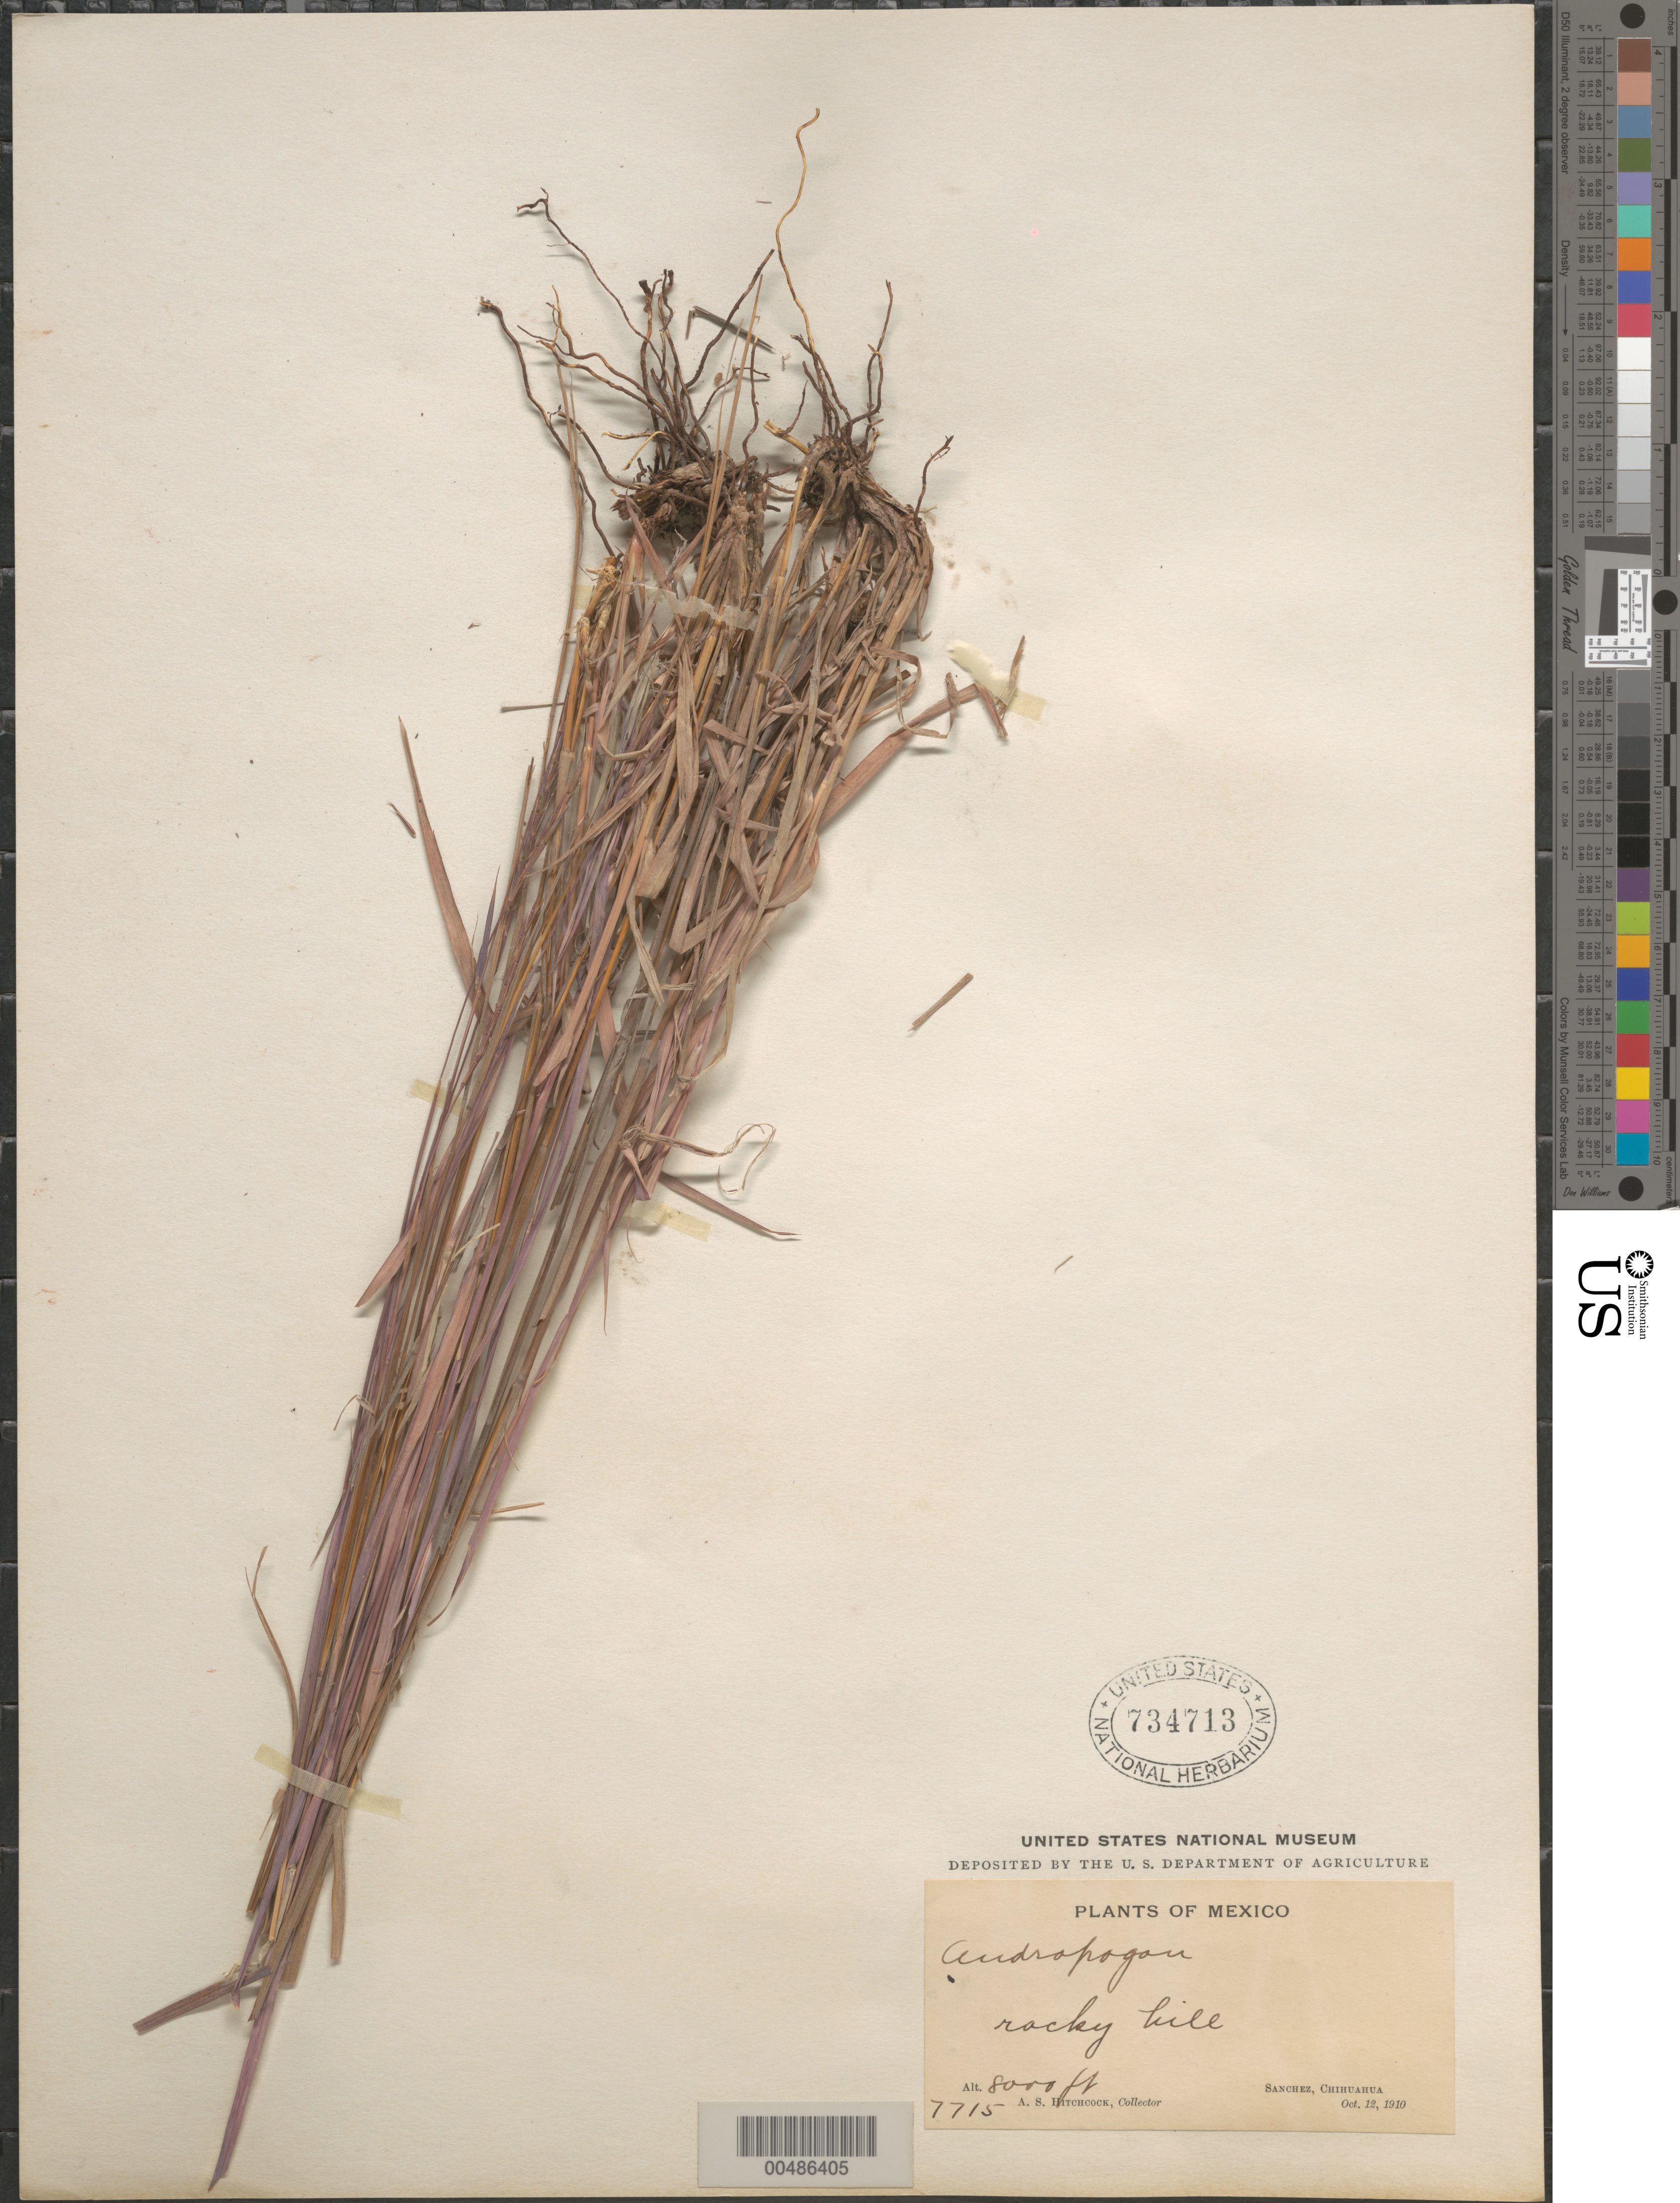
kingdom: Plantae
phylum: Tracheophyta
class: Liliopsida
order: Poales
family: Poaceae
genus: Schizachyrium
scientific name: Schizachyrium sp.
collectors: A. S. Hitchcock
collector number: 7715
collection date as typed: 12 Oct 1910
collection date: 1910-10-12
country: Mexico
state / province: Chihuahua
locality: Sanchez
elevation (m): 2438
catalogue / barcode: US 734713